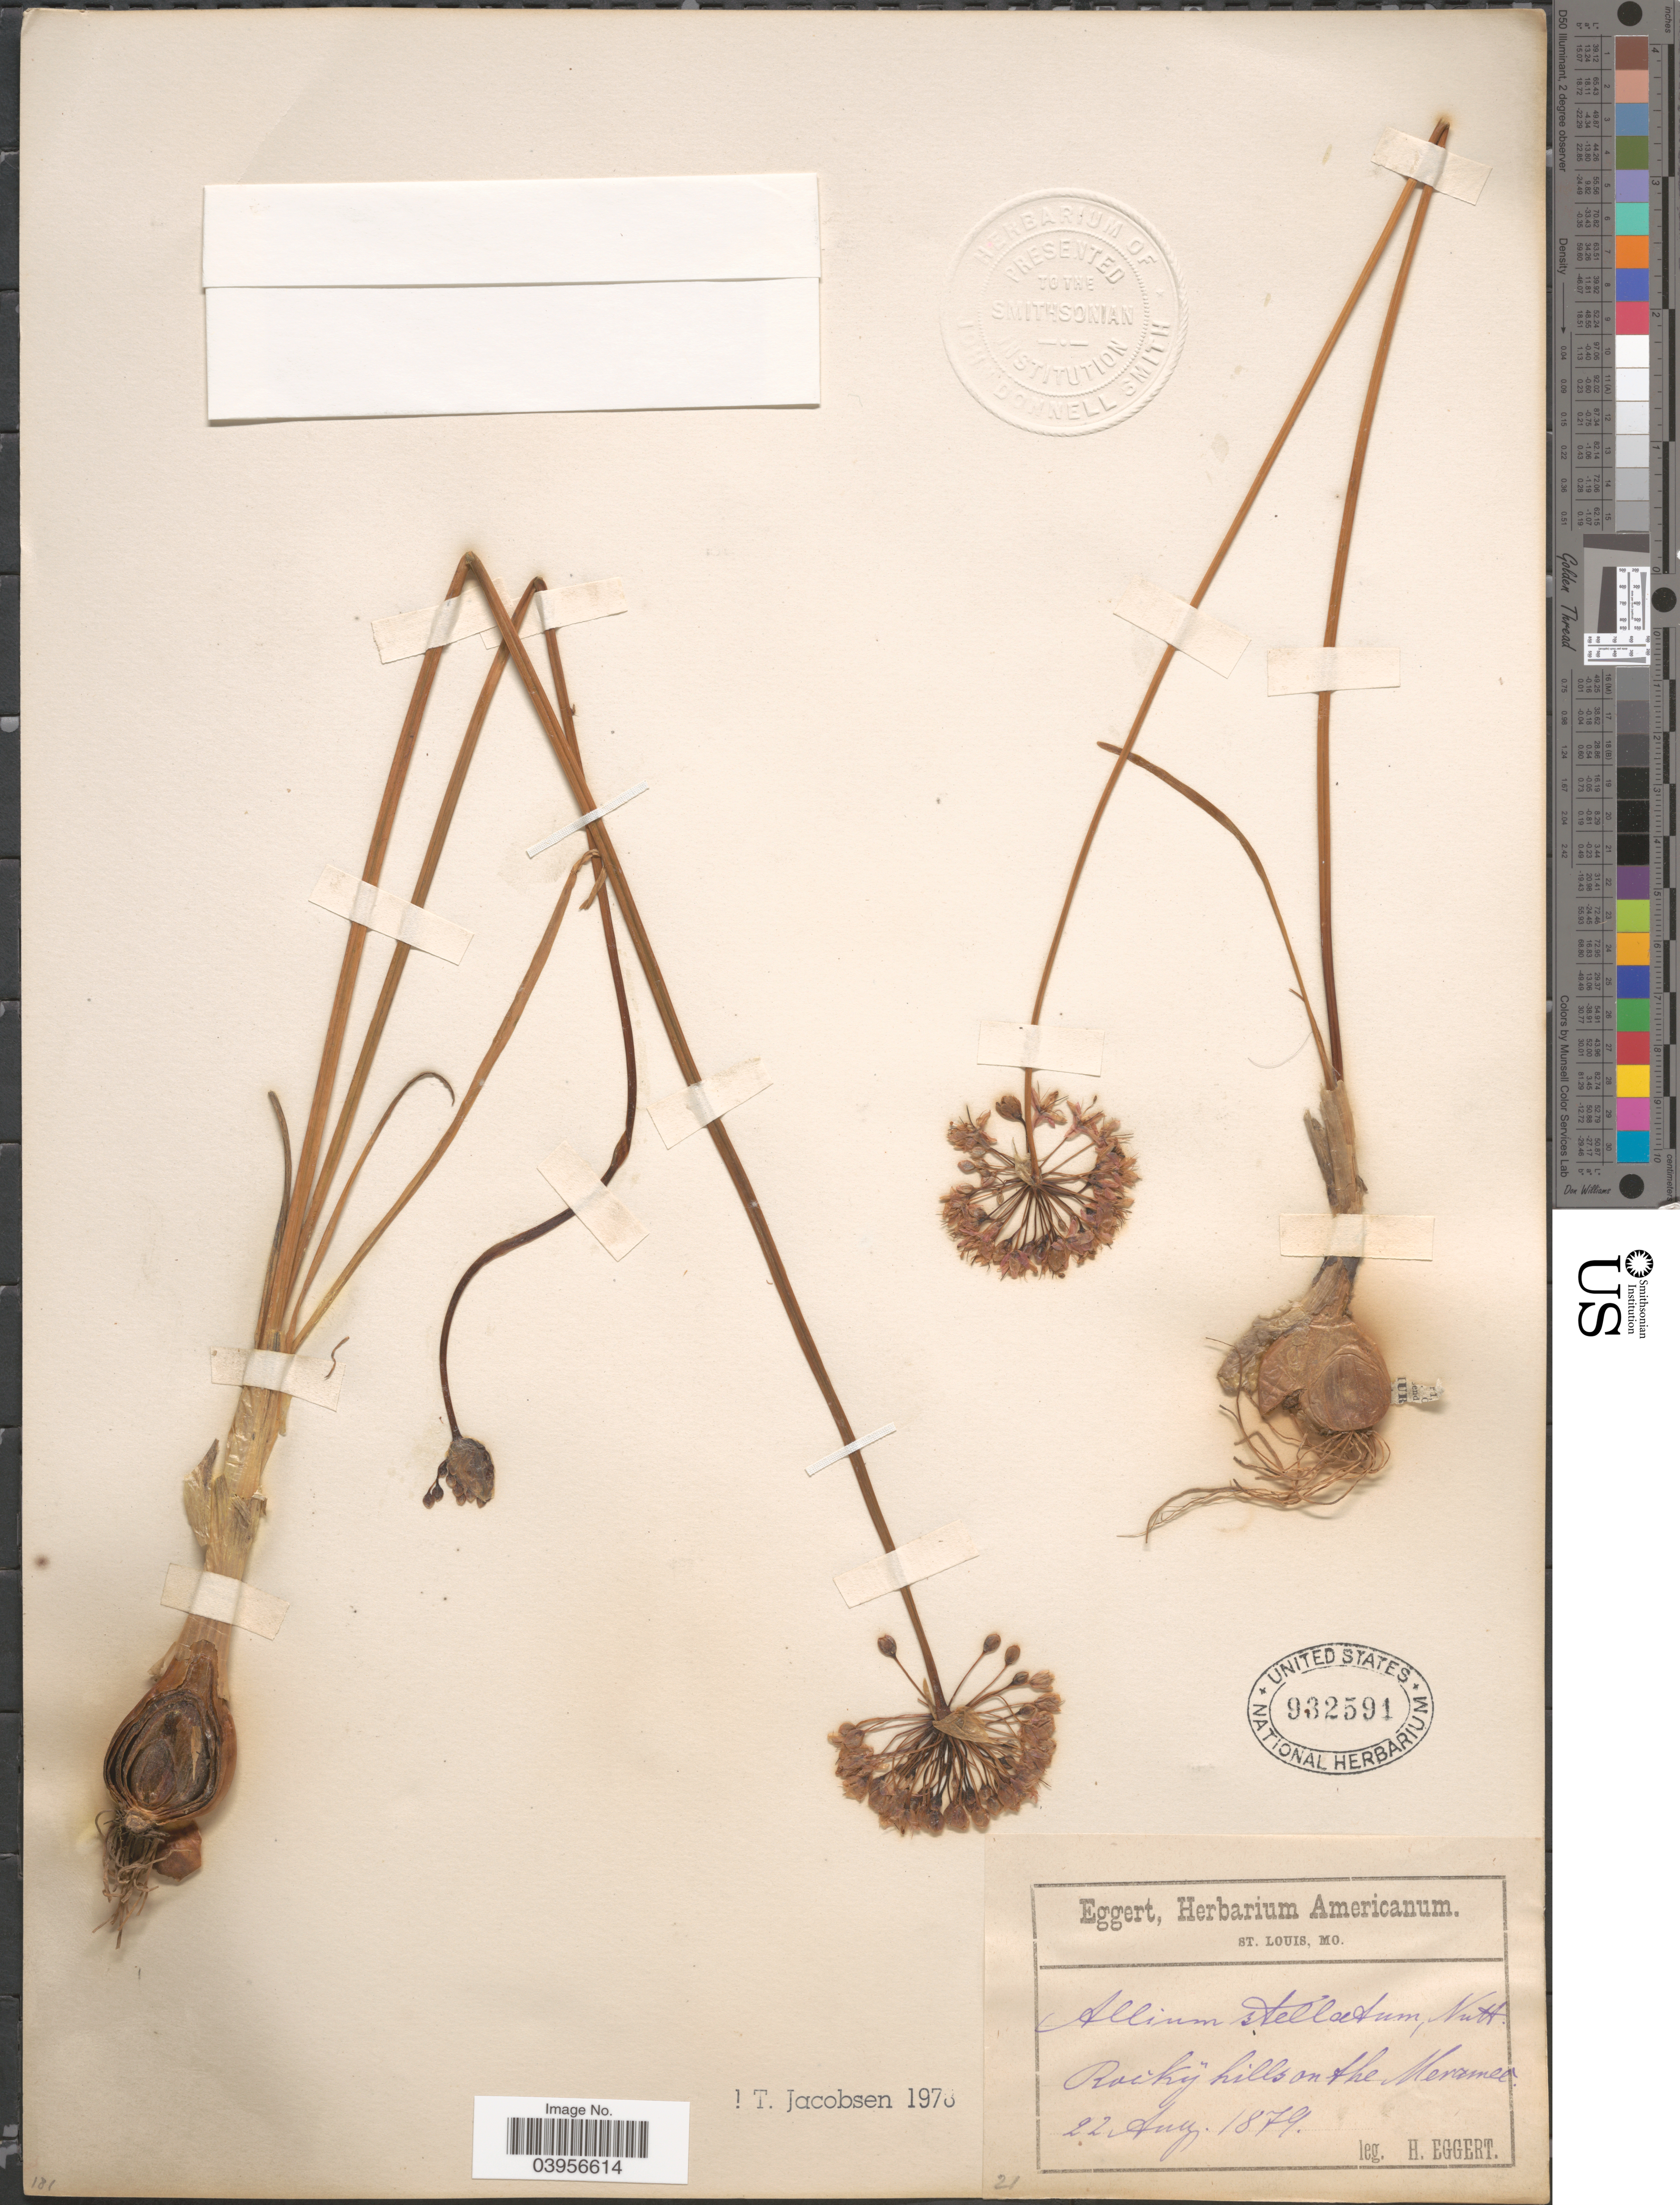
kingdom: Plantae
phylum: Tracheophyta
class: Liliopsida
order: Asparagales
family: Amaryllidaceae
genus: Allium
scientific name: Allium stellatum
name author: Nutt. ex Ker Gawl.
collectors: H. Eggert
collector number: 21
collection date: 1879-08-22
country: United States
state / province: Missouri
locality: Rocky hills on the Meramec.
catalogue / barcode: US 932591